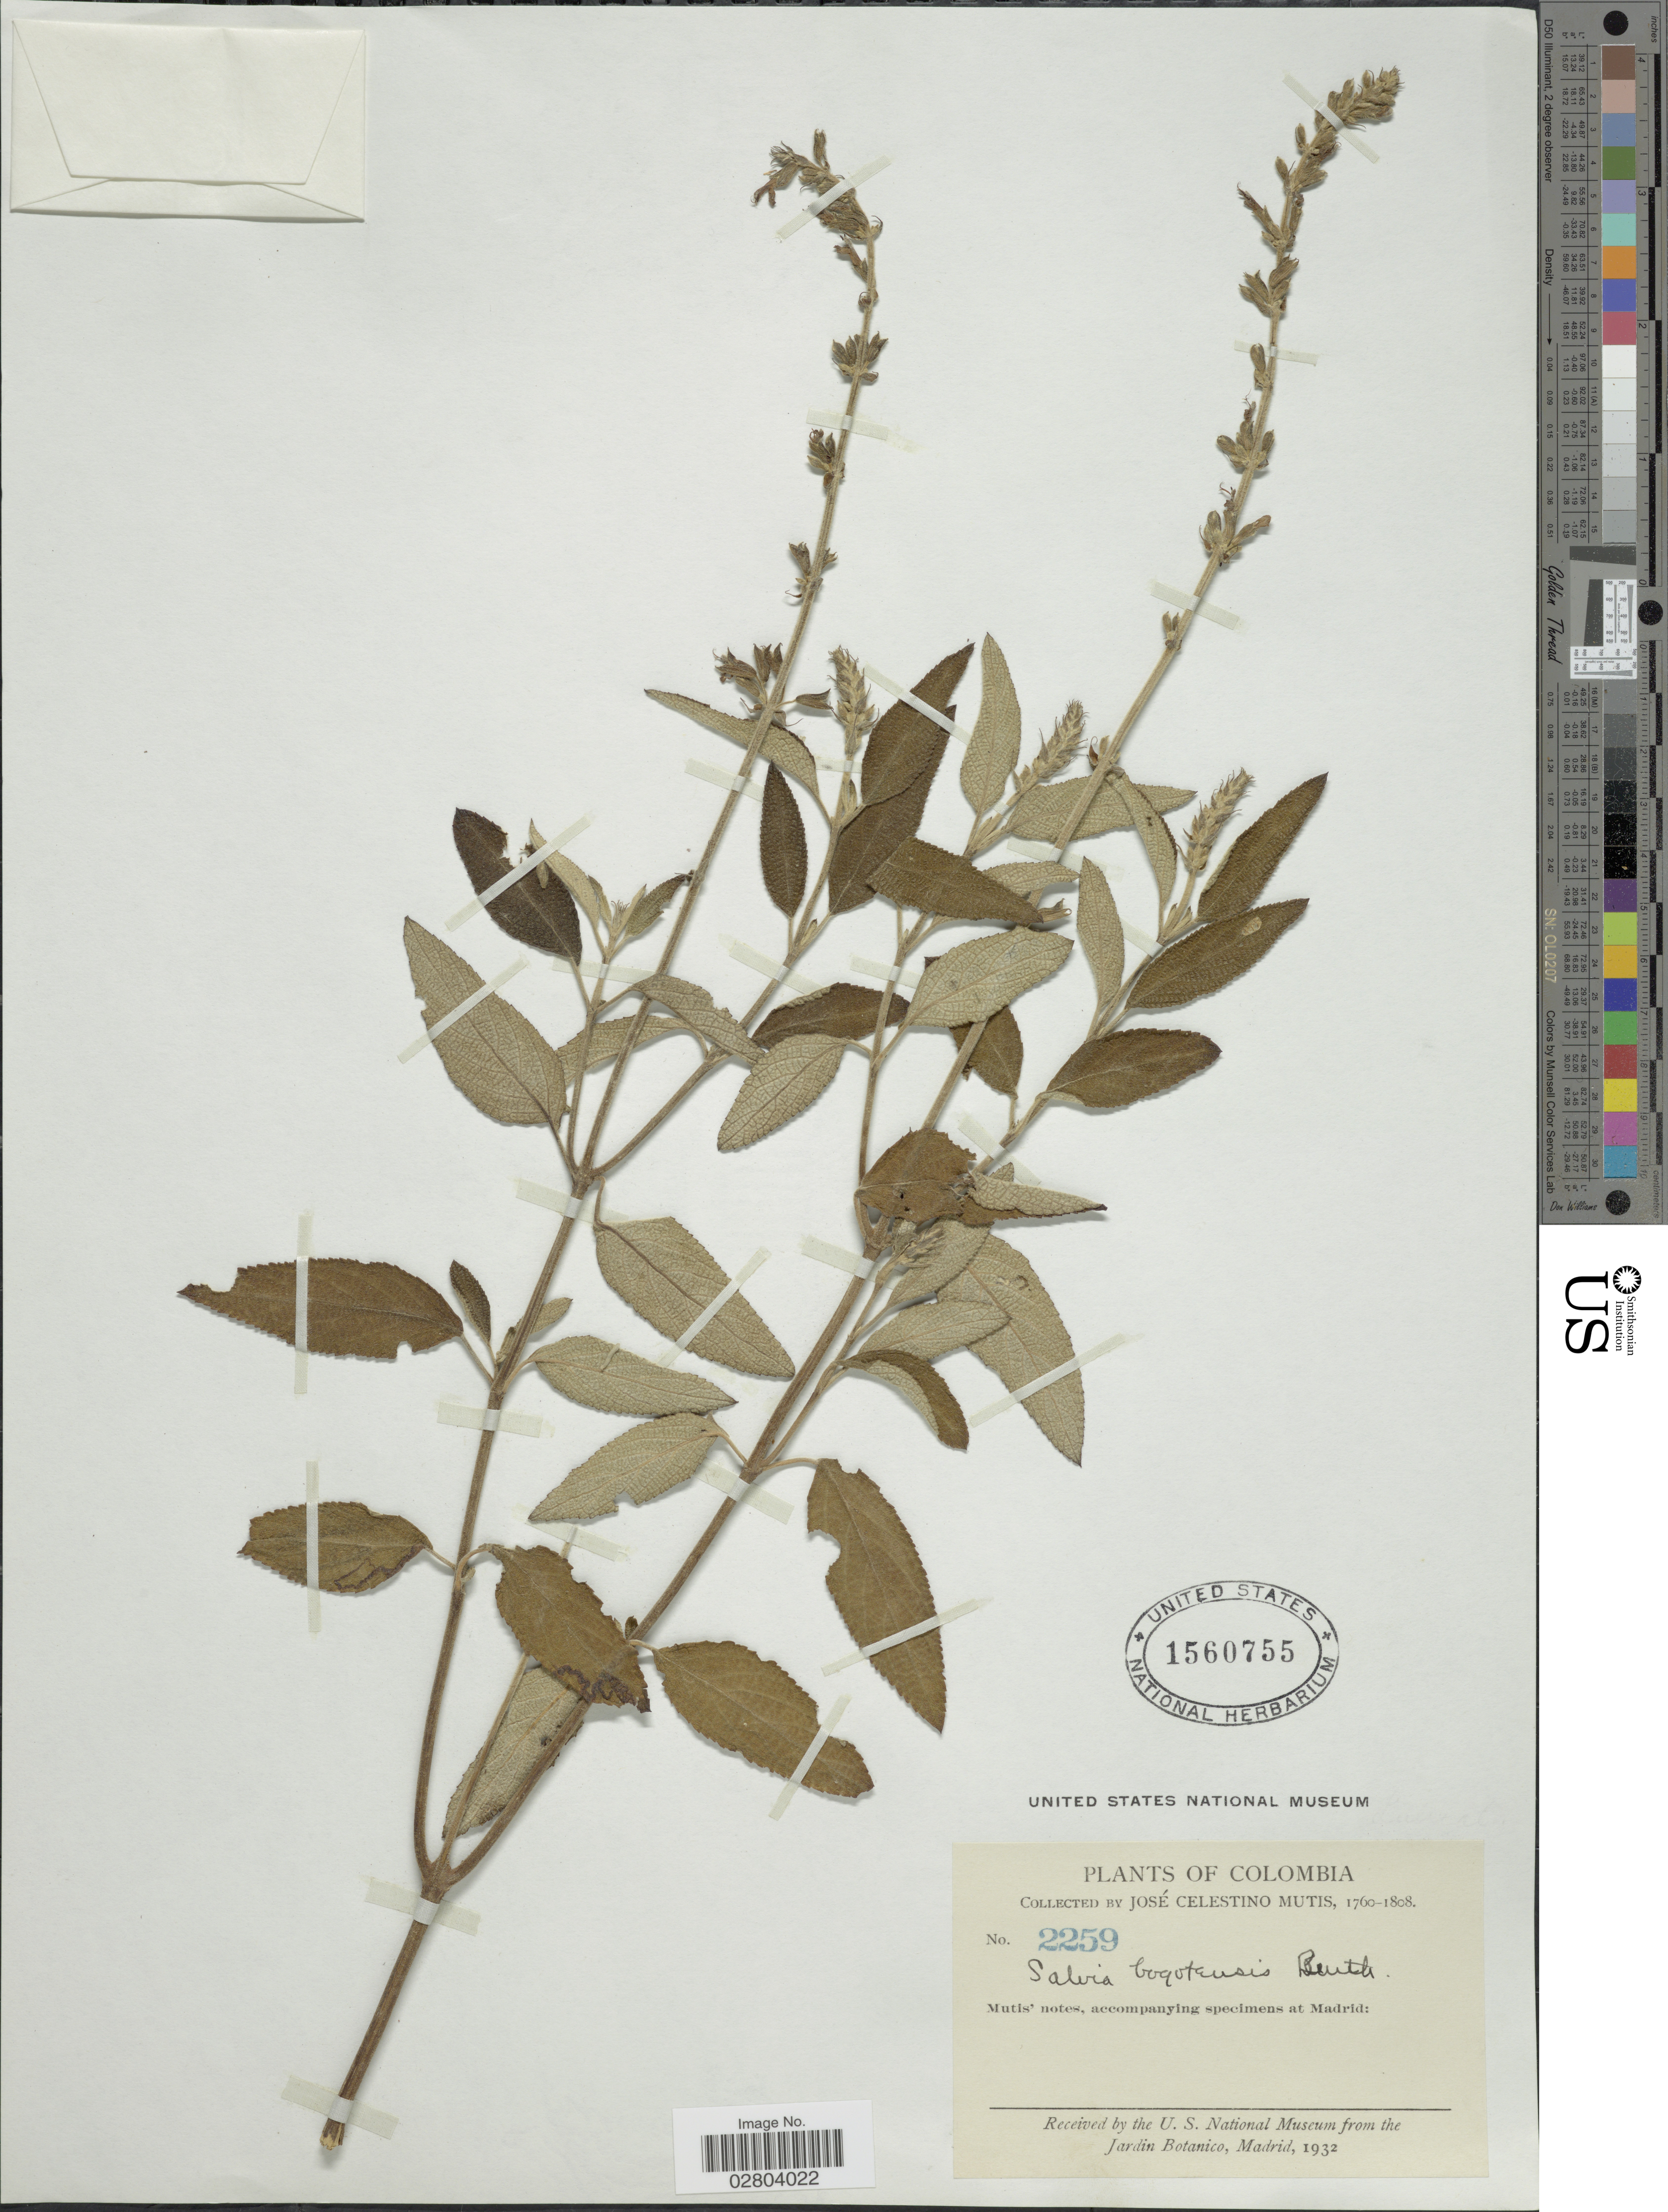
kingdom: Plantae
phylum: Tracheophyta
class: Magnoliopsida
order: Lamiales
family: Lamiaceae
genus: Salvia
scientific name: Salvia bogotensis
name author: Benth.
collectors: J. C. B. Mutis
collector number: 2259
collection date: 1760/1808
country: Colombia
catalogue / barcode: US 1560755